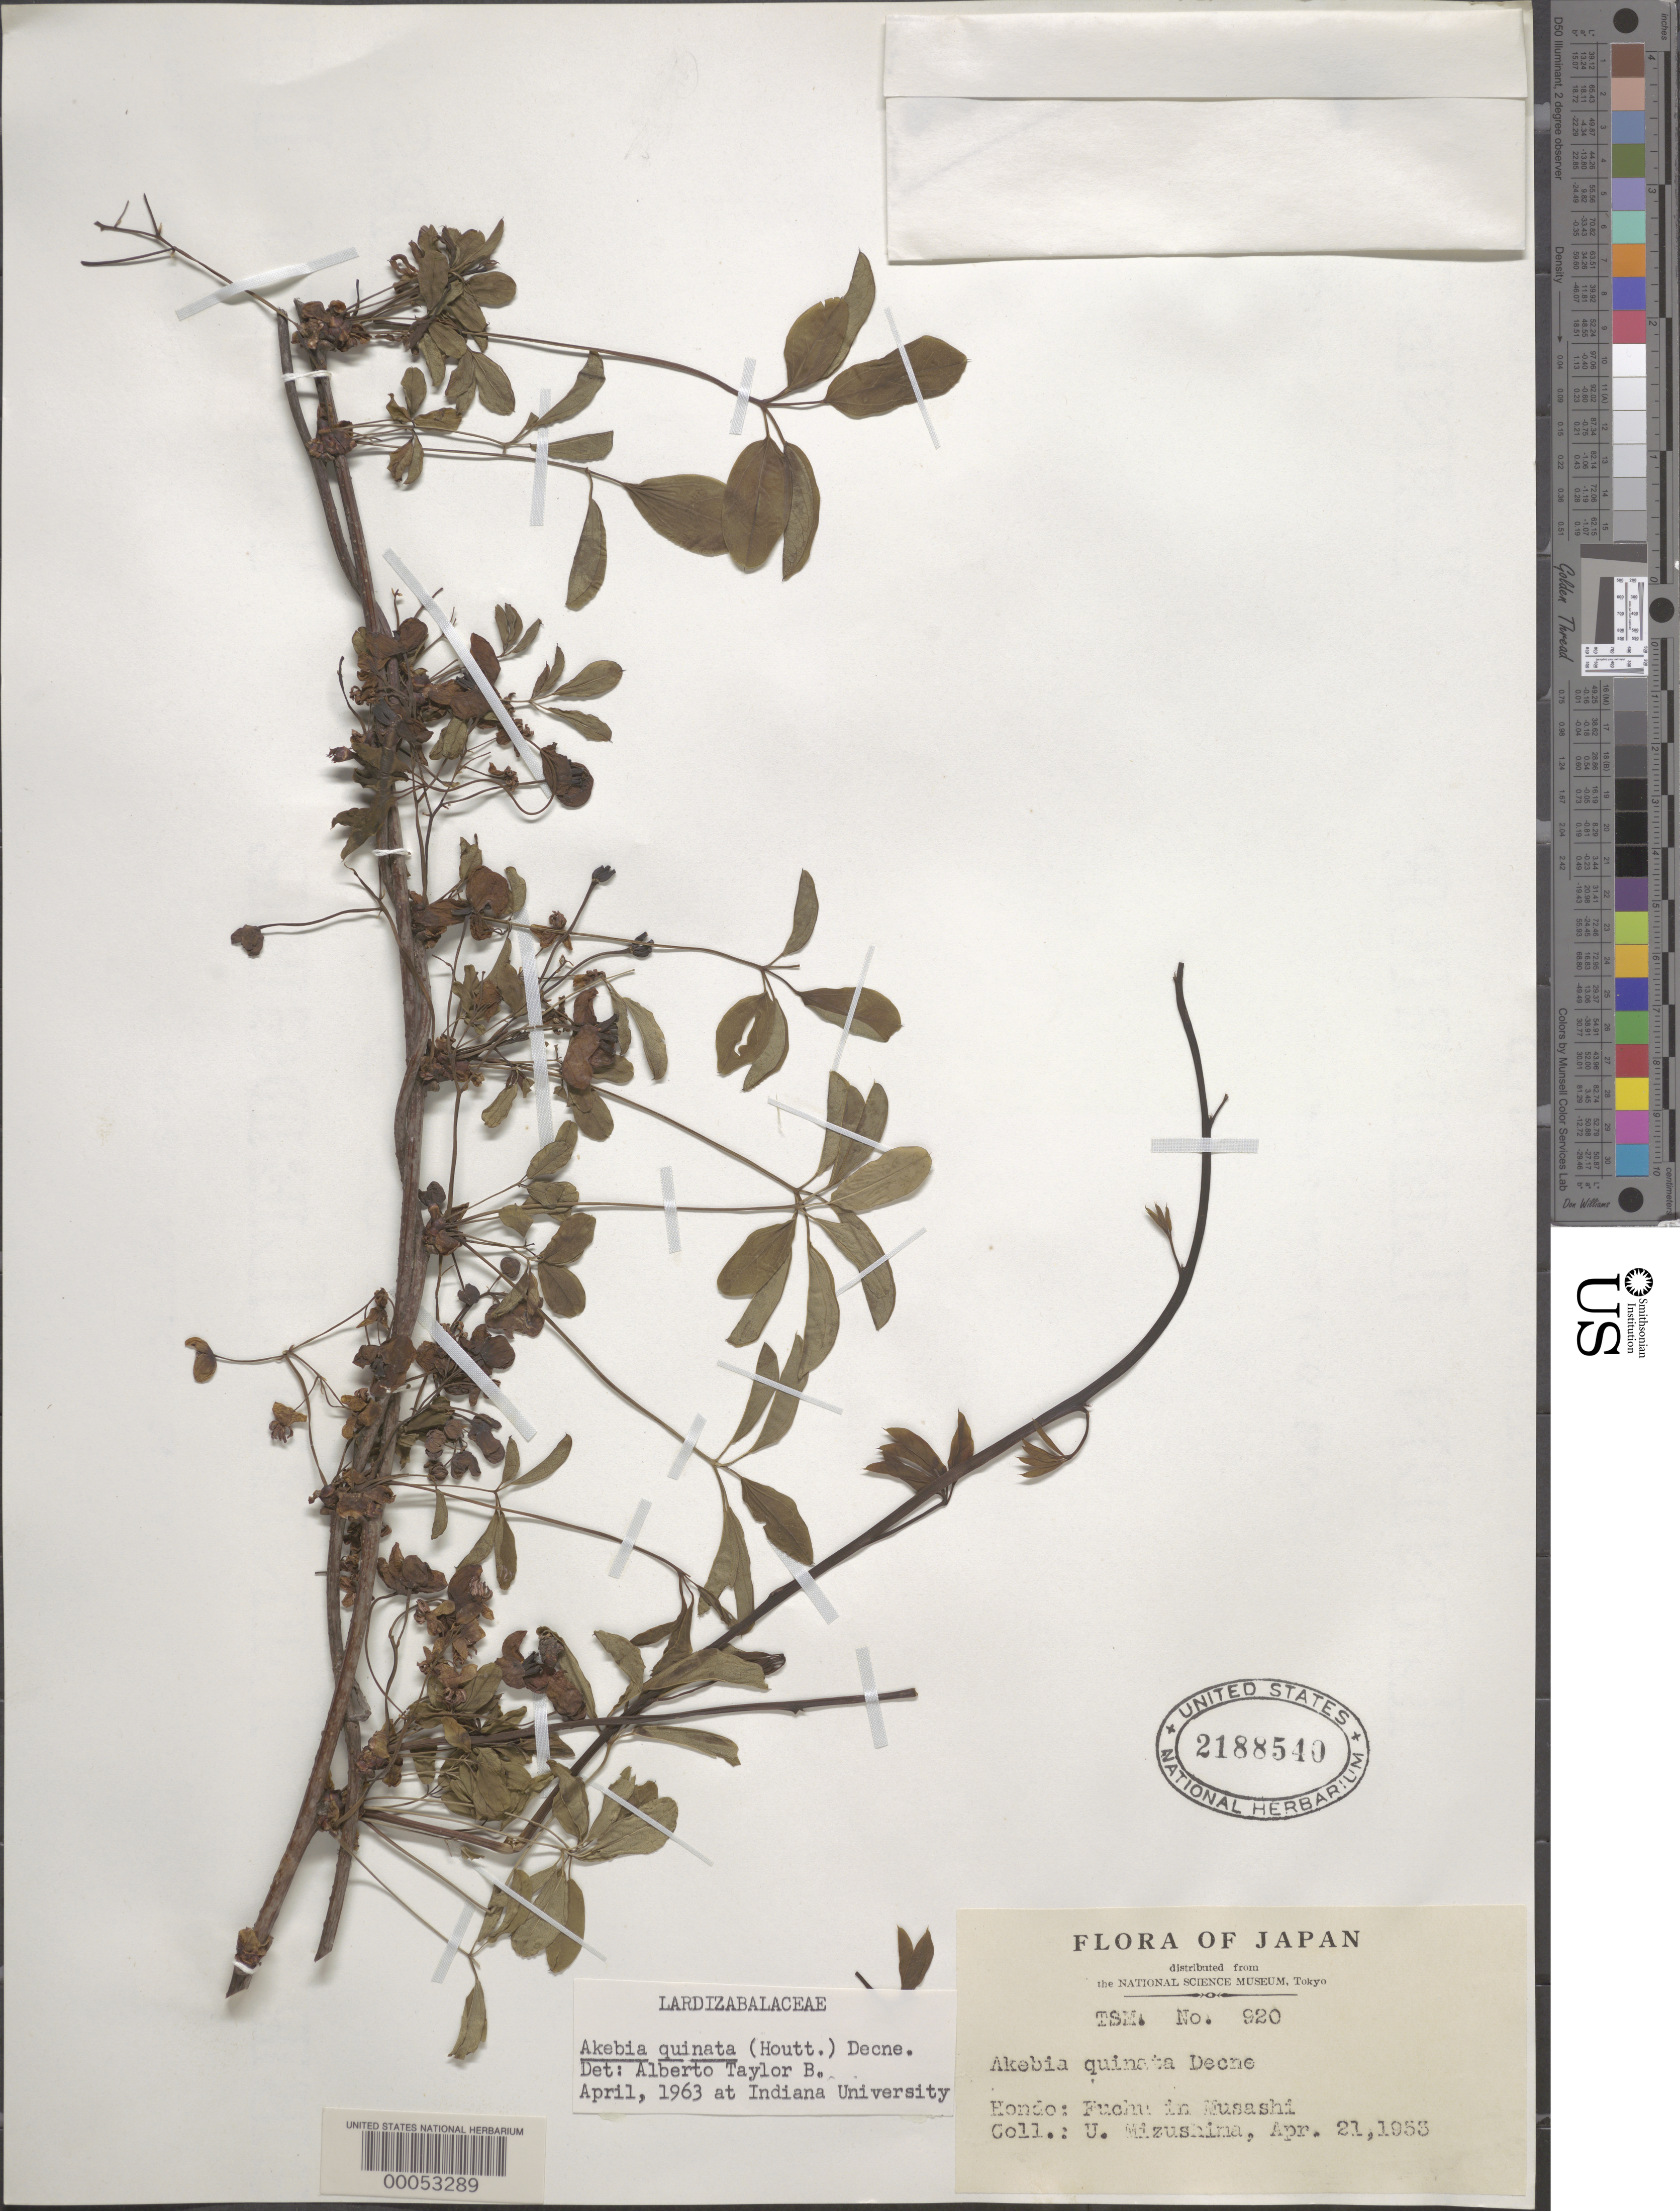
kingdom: Plantae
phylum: Tracheophyta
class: Magnoliopsida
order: Ranunculales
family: Lardizabalaceae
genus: Akebia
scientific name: Akebia quinata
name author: (Houtt.) Decne.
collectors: U. Mizushima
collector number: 920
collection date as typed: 21 Apr 1953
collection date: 1953-04-21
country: Japan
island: Honshu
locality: Fuchu in musashi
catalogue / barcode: US 2188540